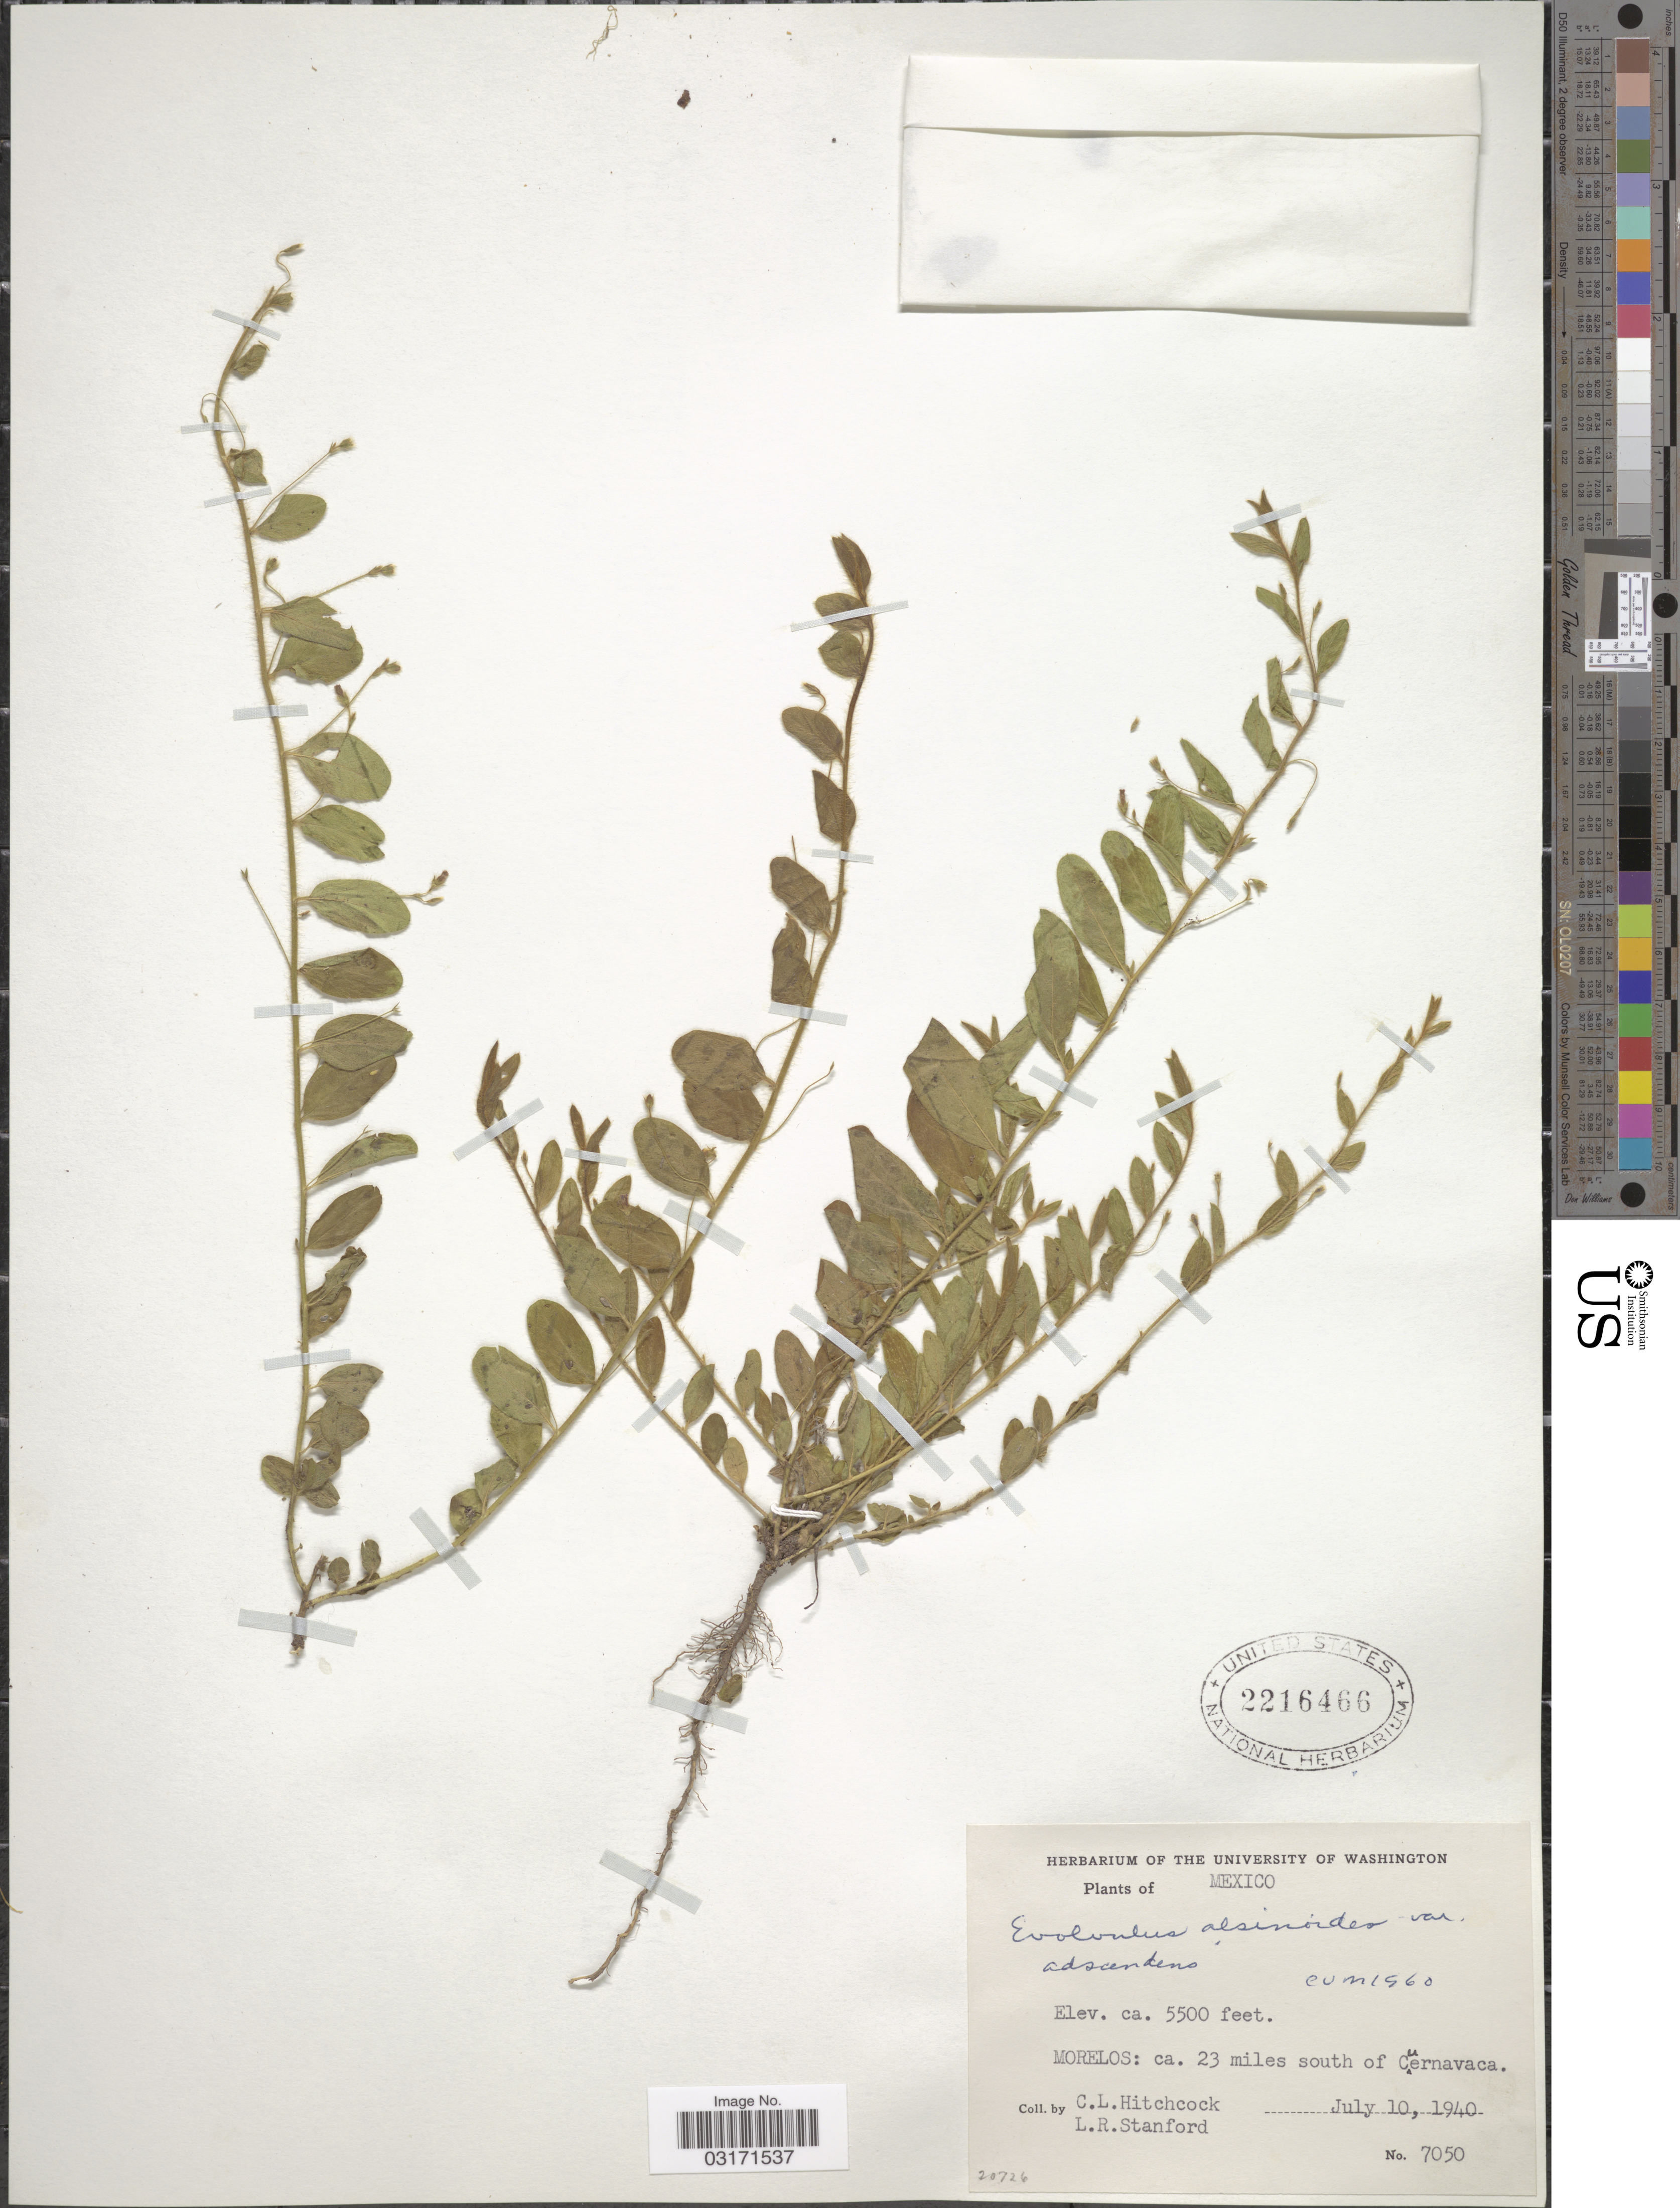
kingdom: Plantae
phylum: Tracheophyta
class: Magnoliopsida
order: Solanales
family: Convolvulaceae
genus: Evolvulus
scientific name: Evolvulus alsinoides var. adscendens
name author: (House) Ooststr.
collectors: C. L. Hitchcock & L. R. Stanford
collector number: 7050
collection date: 1940-07-10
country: Mexico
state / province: Morelos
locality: Morelos: ca. 23 miles south of Cuernavaca.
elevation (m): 1676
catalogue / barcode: US 2216466